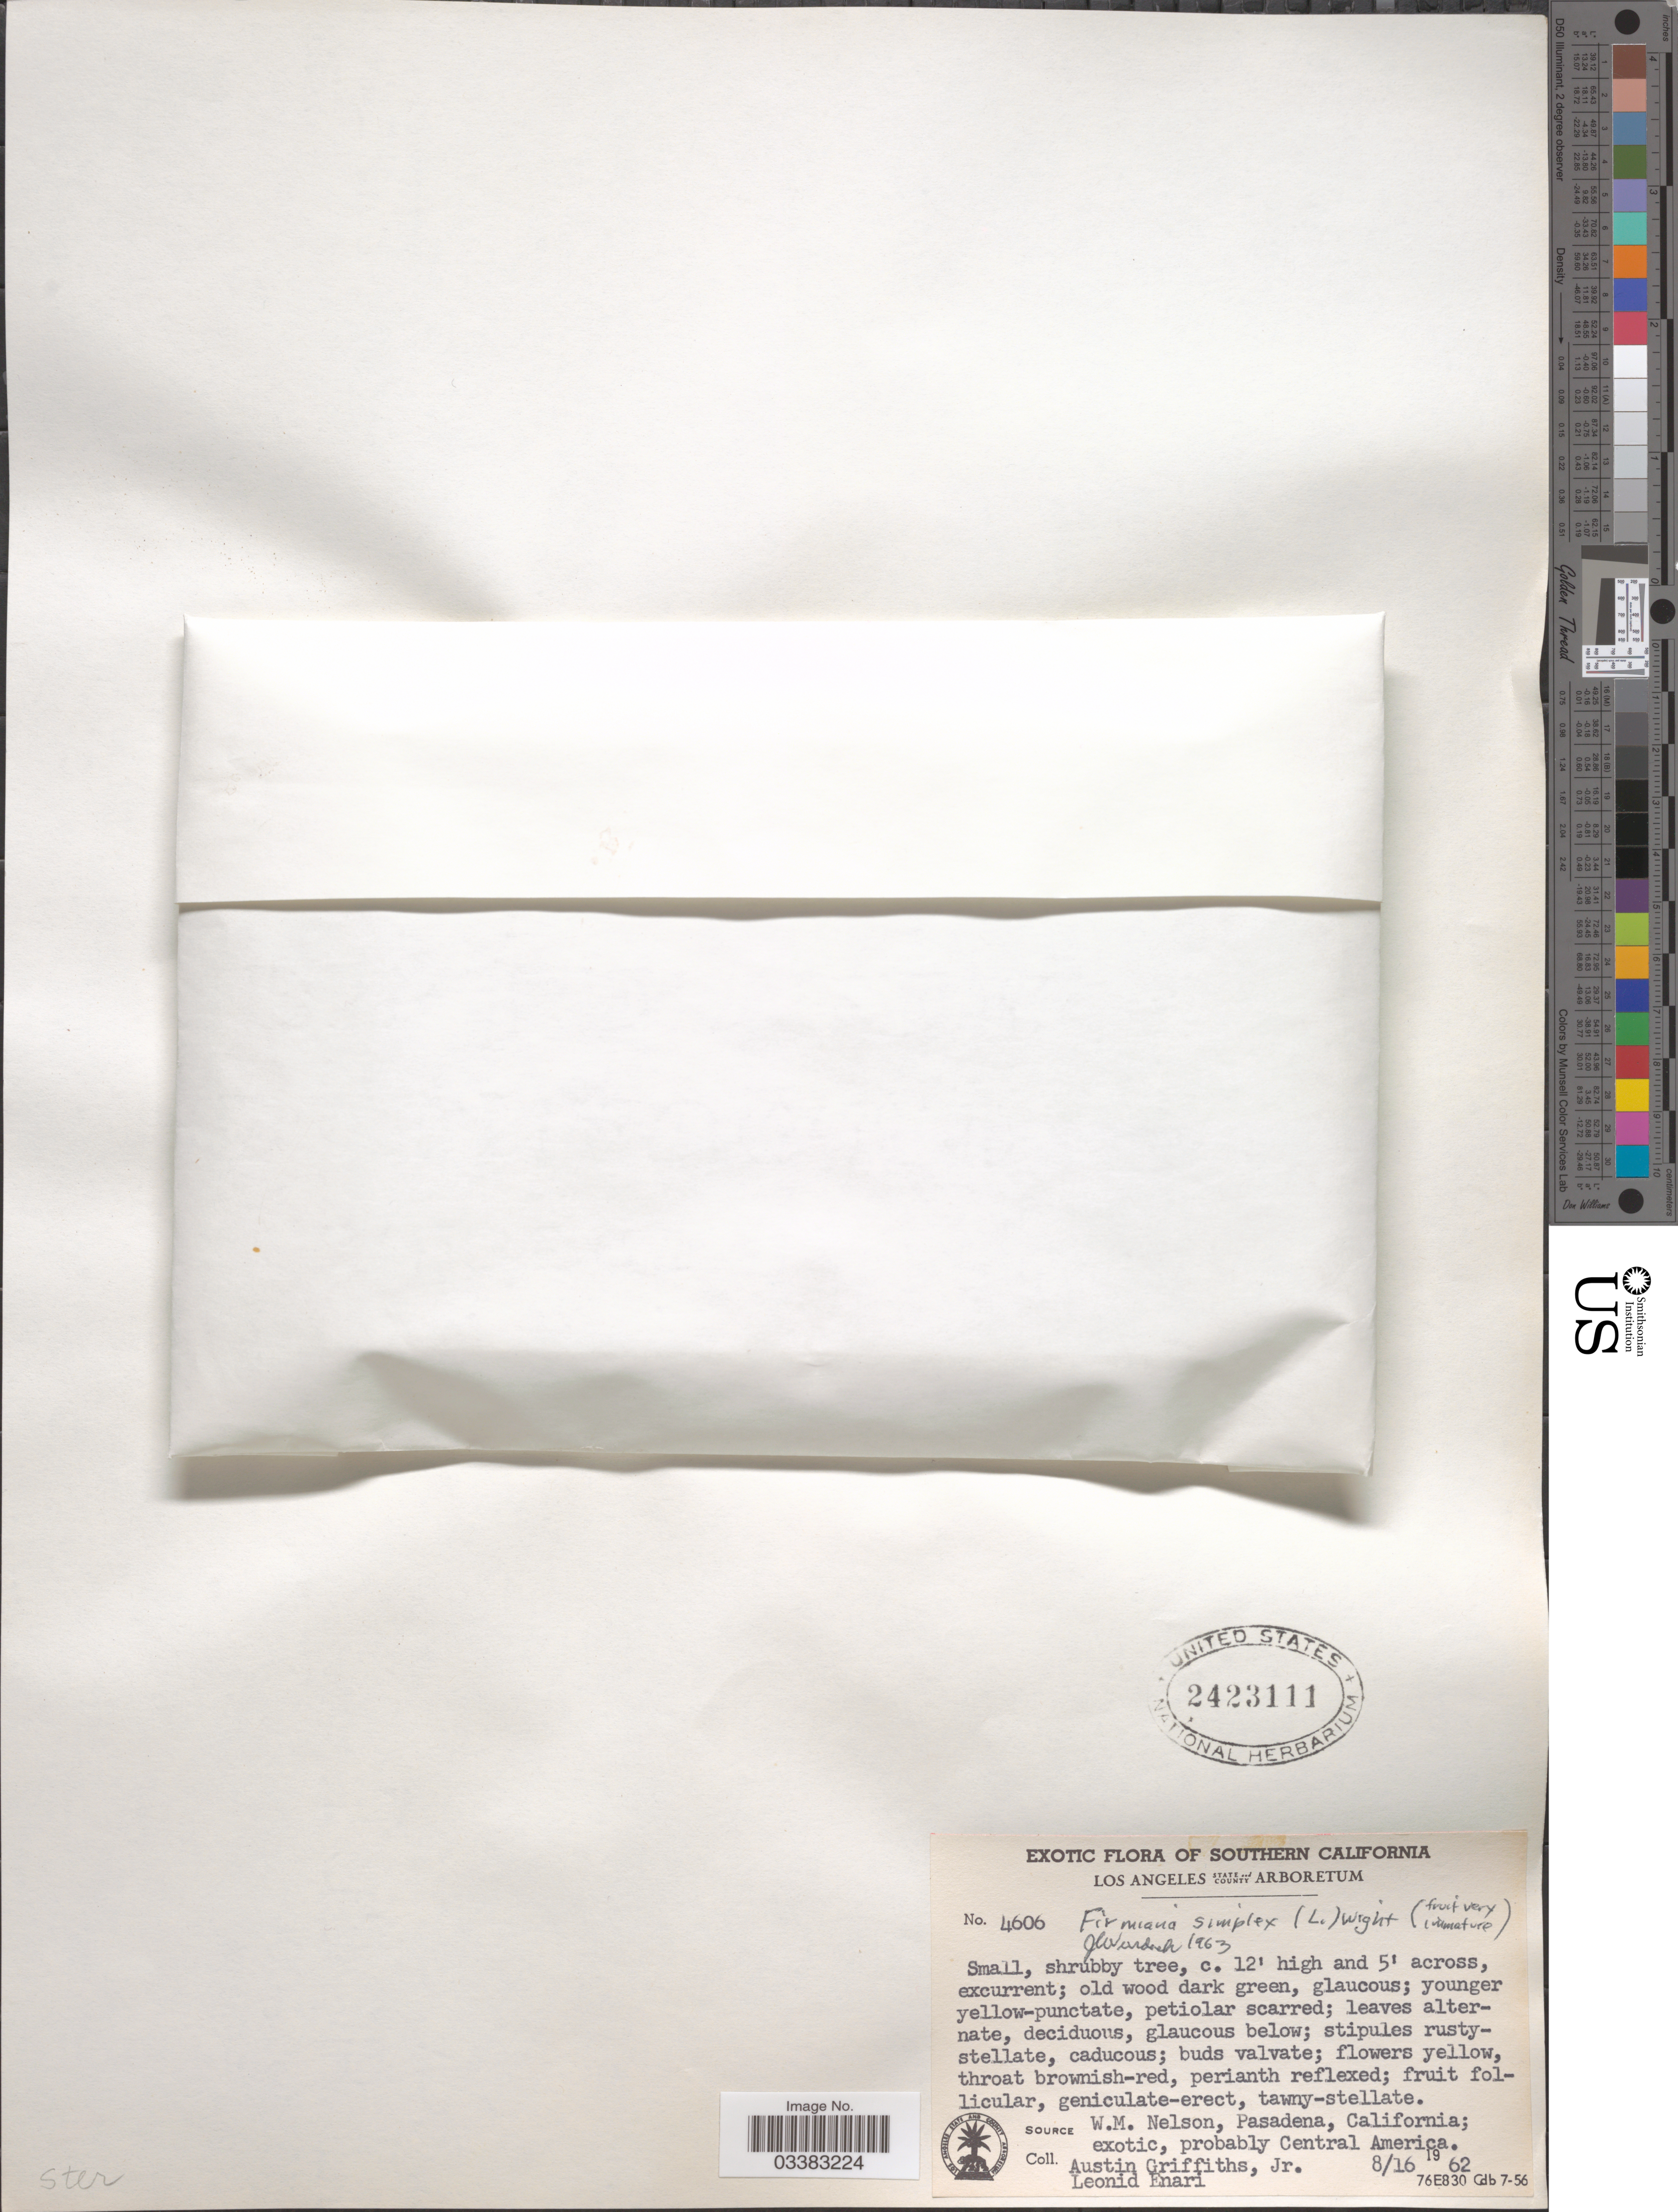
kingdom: Plantae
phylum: Tracheophyta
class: Magnoliopsida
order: Malvales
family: Malvaceae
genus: Firmiana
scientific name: Firmiana simplex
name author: (L.) W. Wight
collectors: A. Griffiths & L. Enari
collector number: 4606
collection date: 1962-08-16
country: United States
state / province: California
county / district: Los Angeles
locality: Southern California. Los Angeles State and County Arboretum.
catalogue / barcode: US 2423111